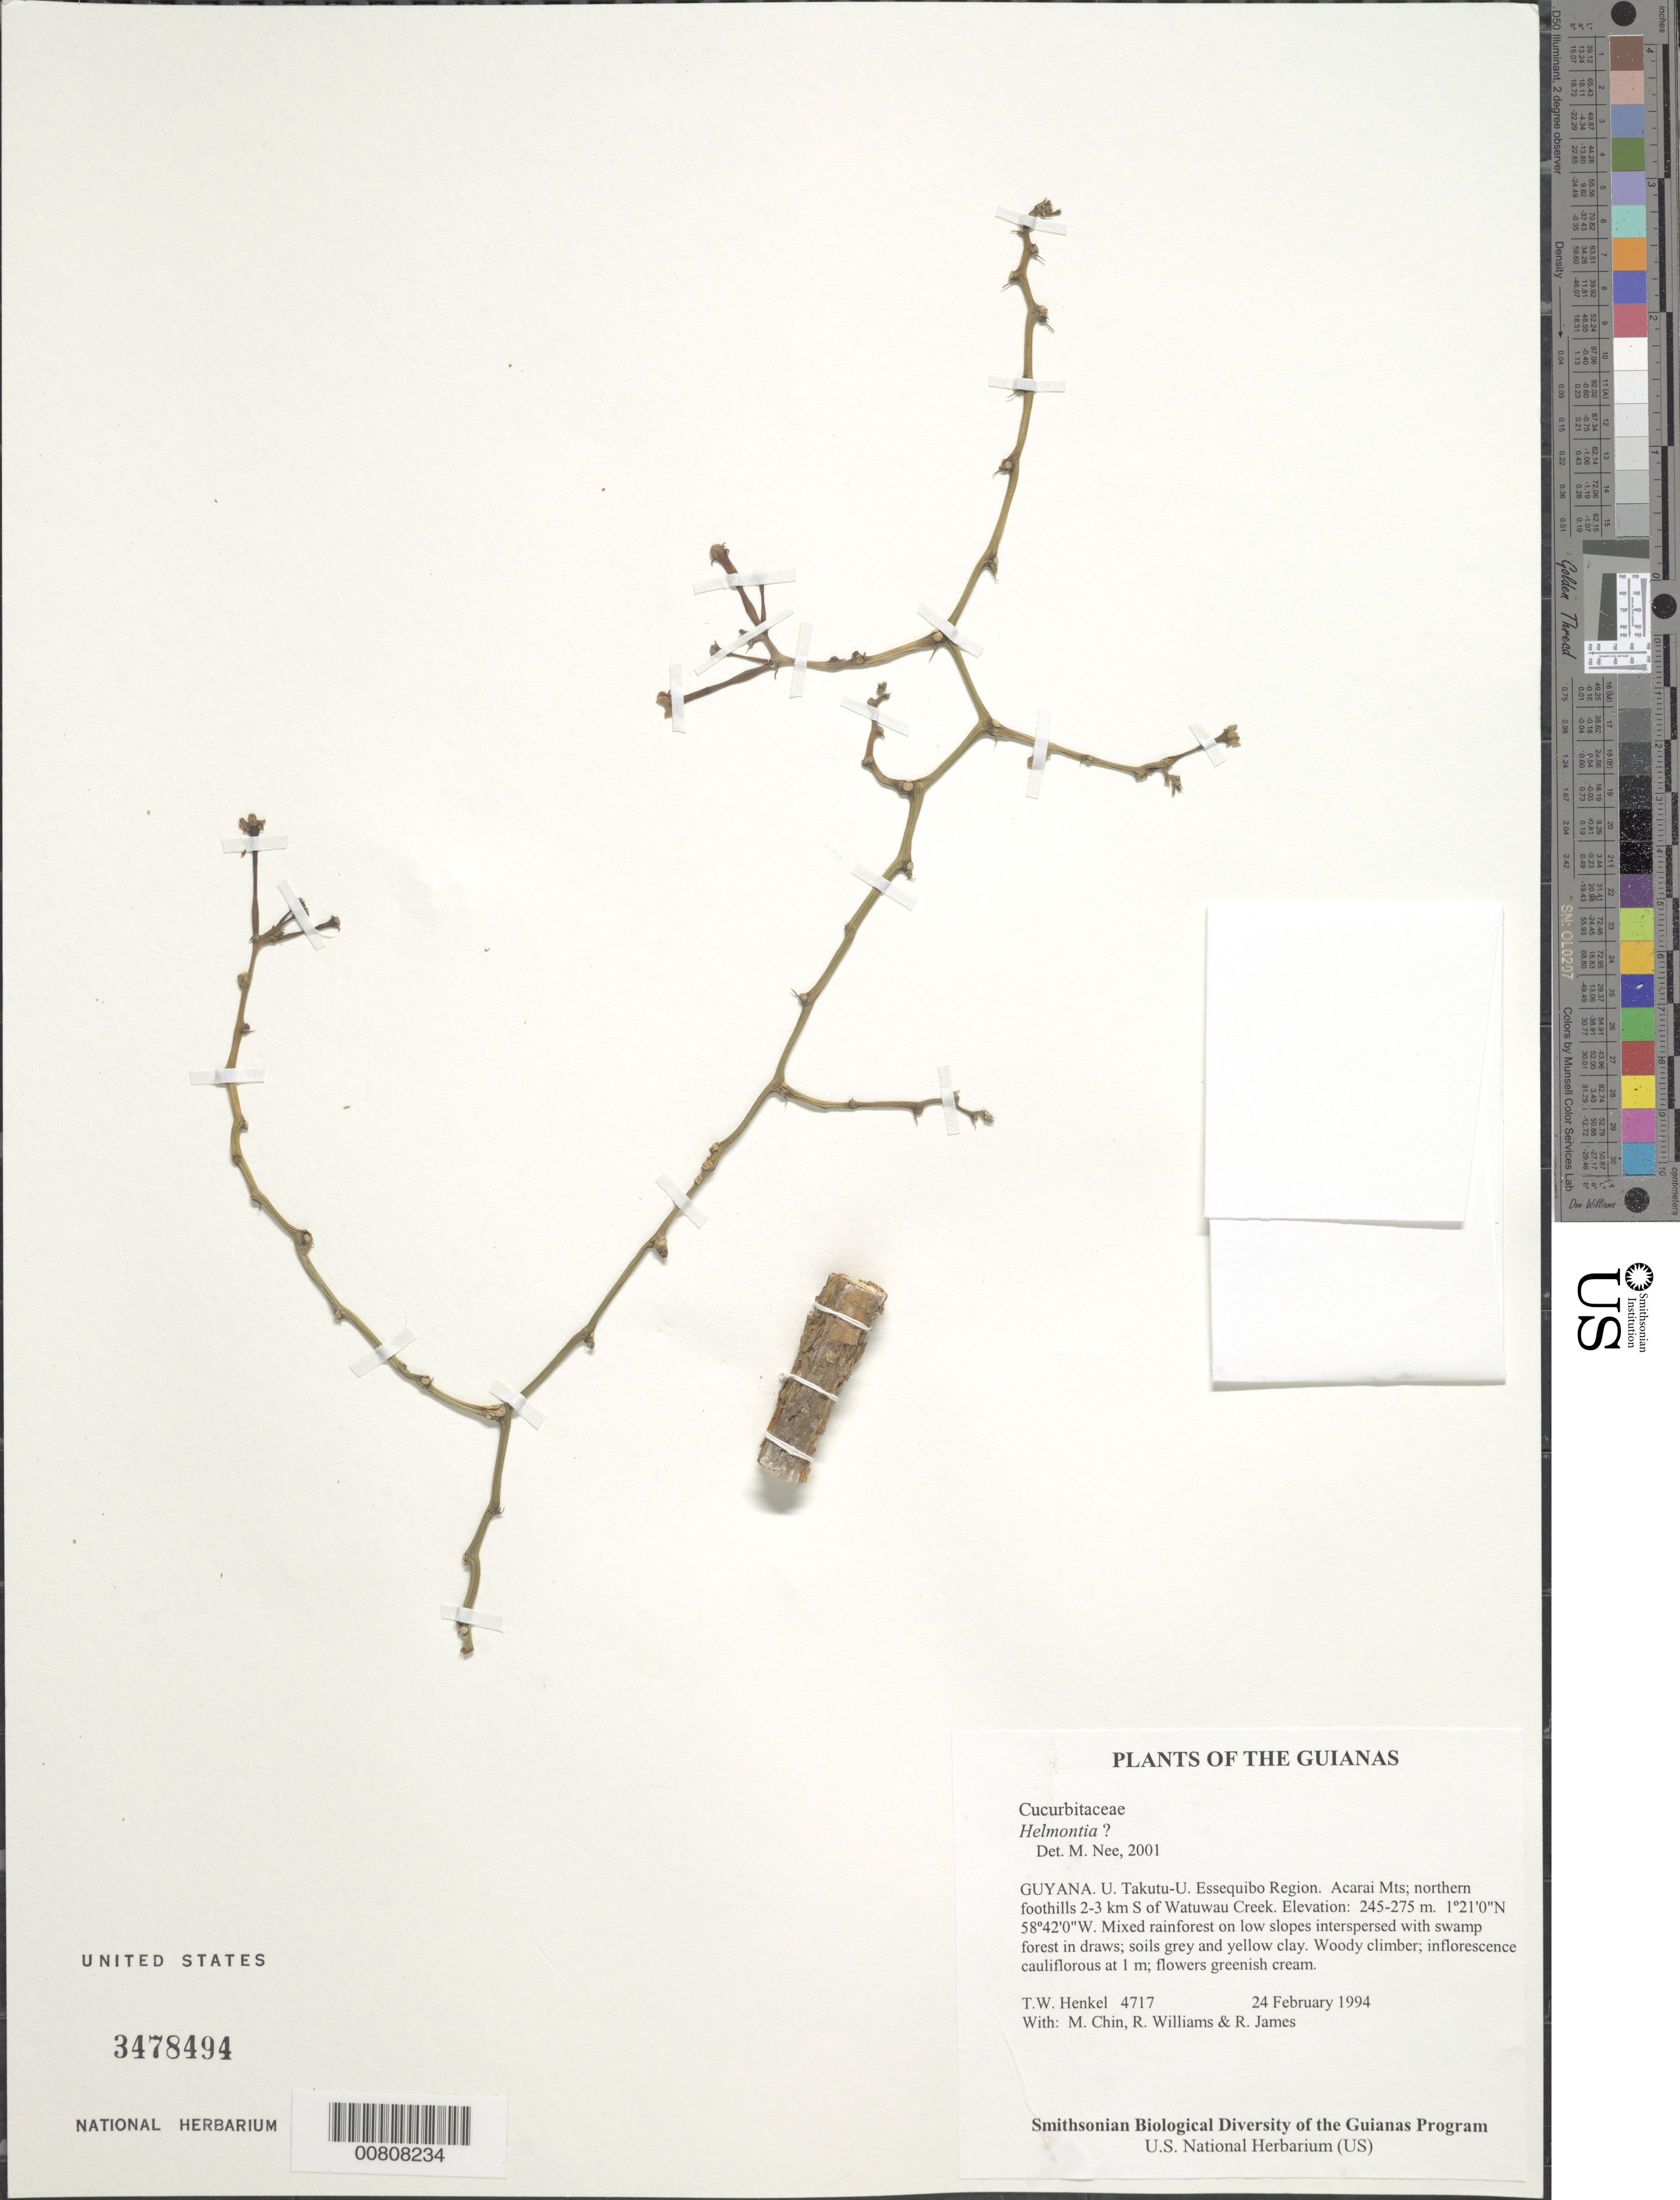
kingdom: Plantae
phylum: Tracheophyta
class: Magnoliopsida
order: Cucurbitales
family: Cucurbitaceae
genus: Helmontia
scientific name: Helmontia sp.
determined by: Nee, Michael H.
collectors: T. Henkel, M. Chin, R. Williams & R. James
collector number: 4717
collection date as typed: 24 February 1994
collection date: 1994-02-24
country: Guyana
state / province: U. Takutu-U. Essequibo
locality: Acarai Mts; northern foothills 2-3 km S of Watuwau Creek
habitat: Mixed rainforest on low slopes interspersed with swamp forest in draws; soils grey and yellow clay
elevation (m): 245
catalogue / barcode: US 3478494